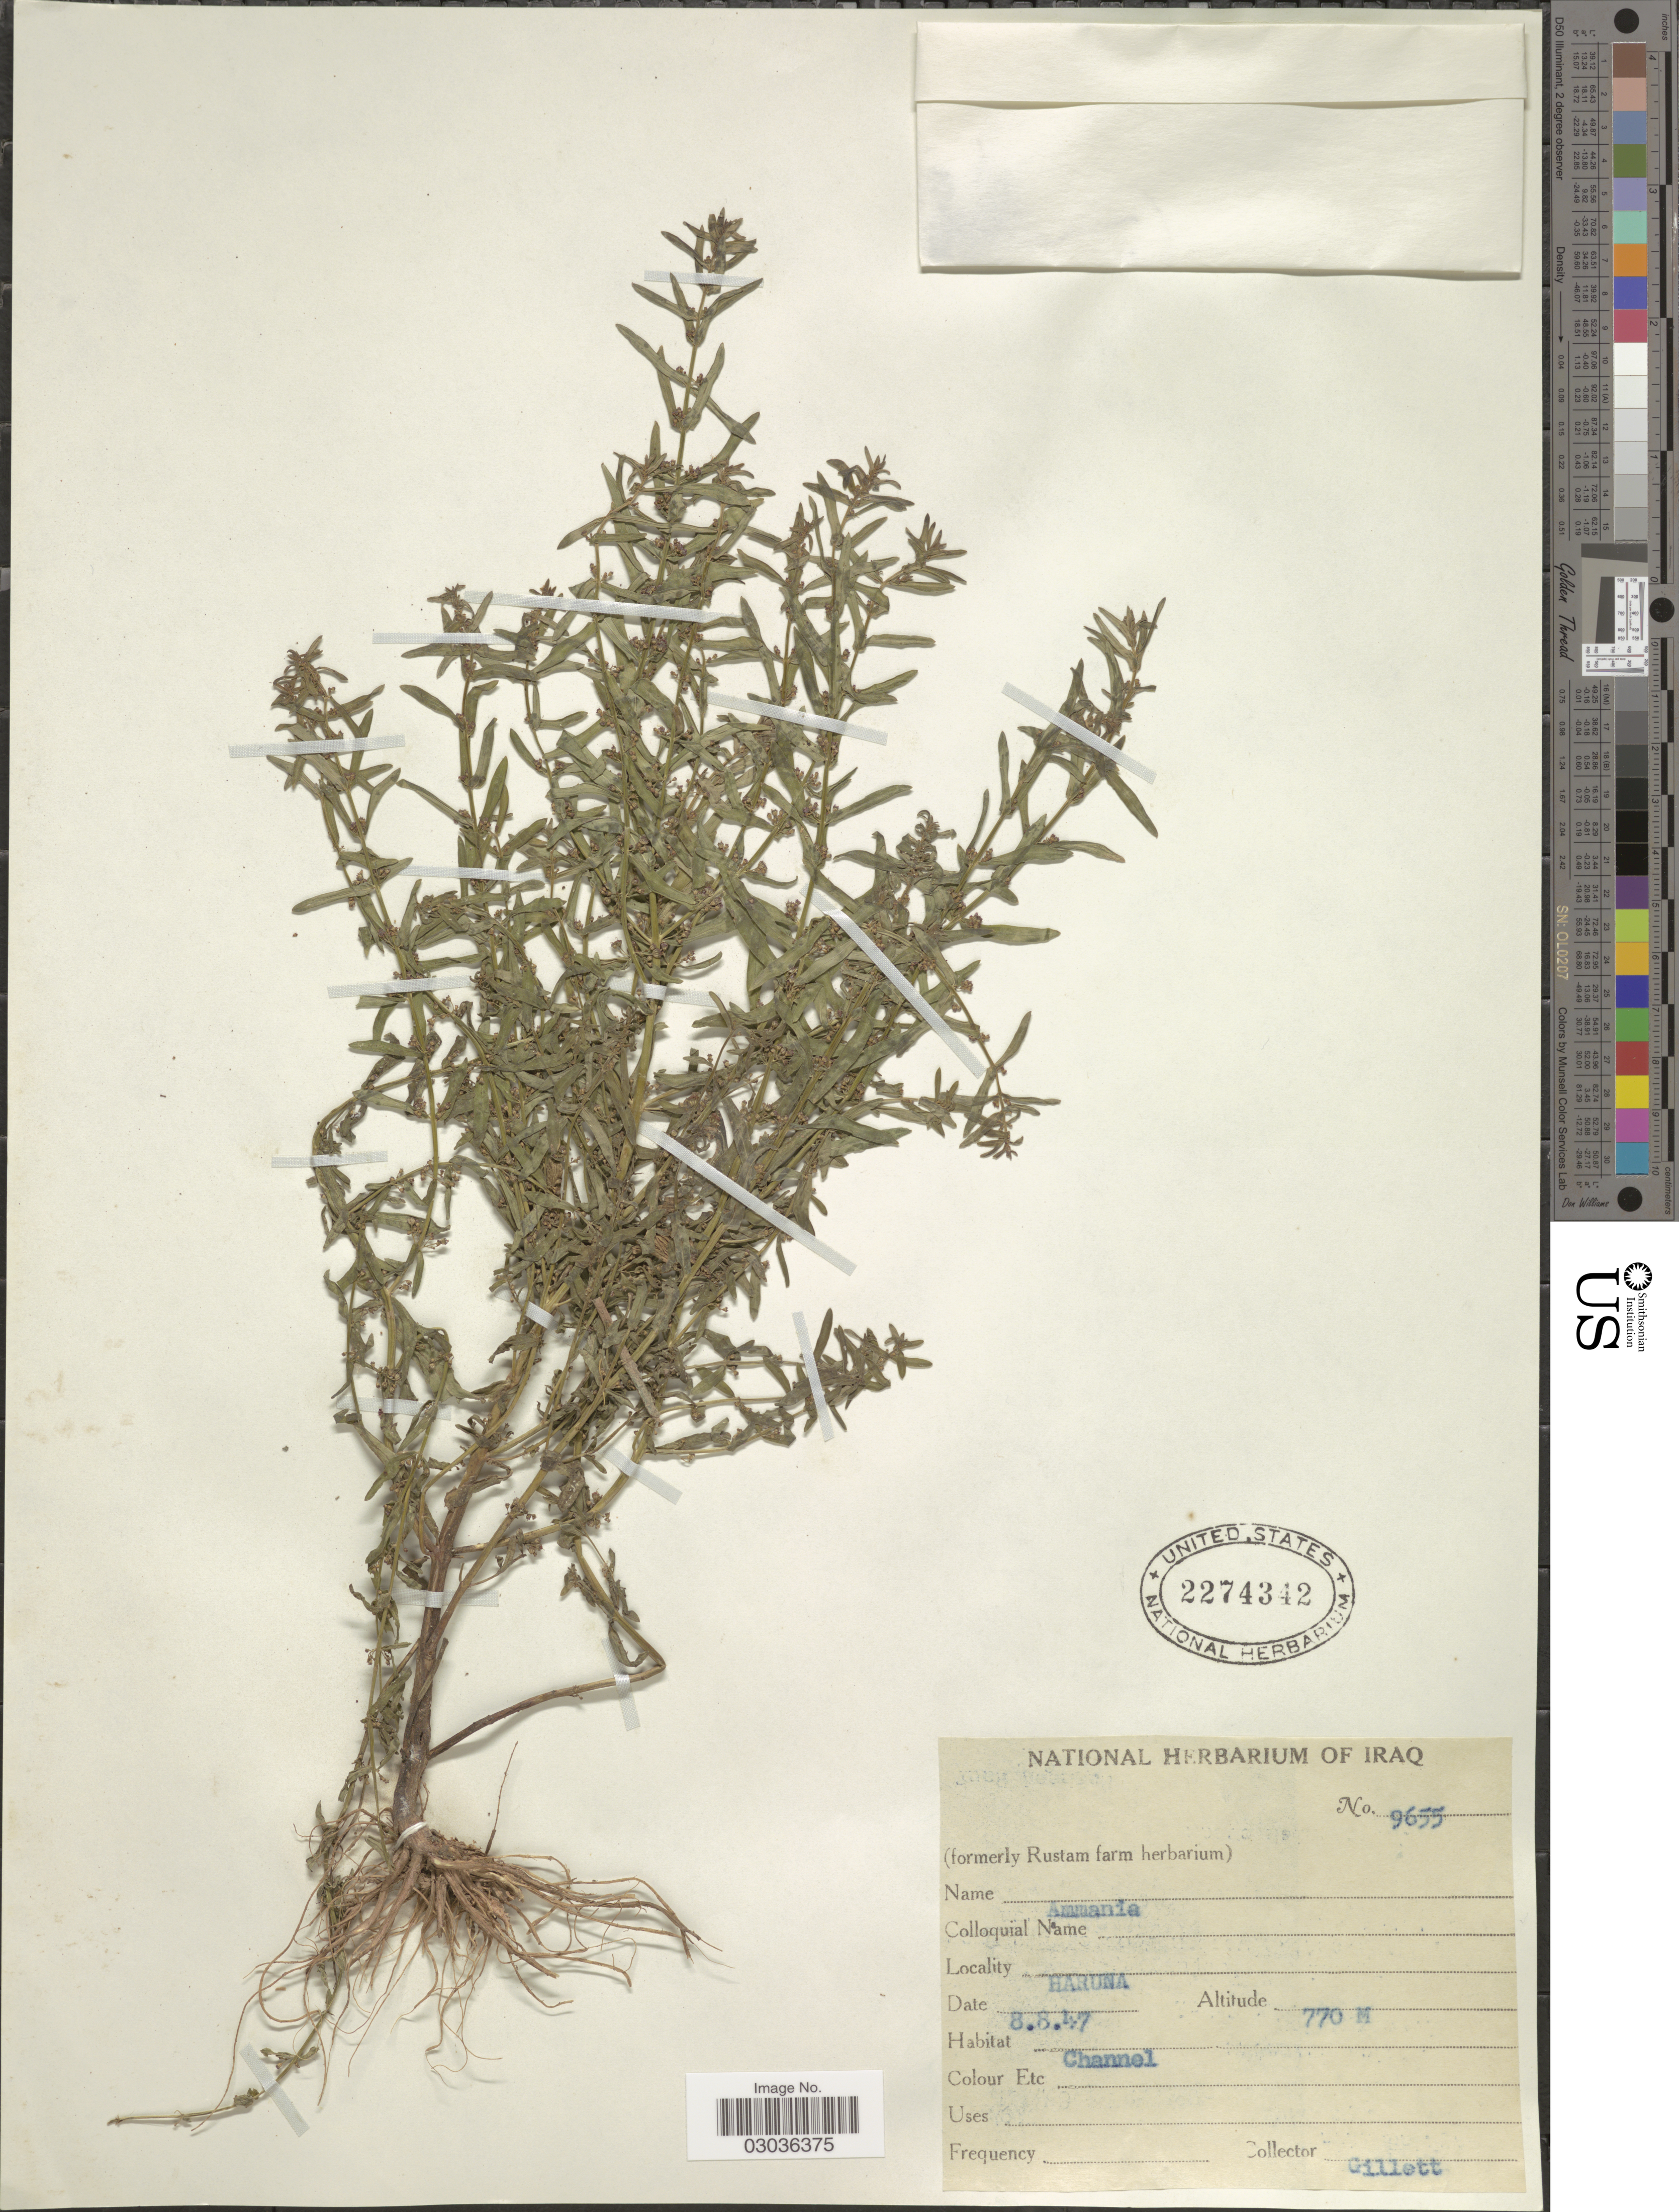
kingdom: Plantae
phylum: Tracheophyta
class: Magnoliopsida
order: Myrtales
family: Lythraceae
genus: Ammannia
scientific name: Ammannia baccifera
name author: L.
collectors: Gillett, --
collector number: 9655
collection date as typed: Transcribed d/m/y: 8/8/47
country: Iraq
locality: Haruna. Channel.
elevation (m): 770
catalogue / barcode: US 2274342